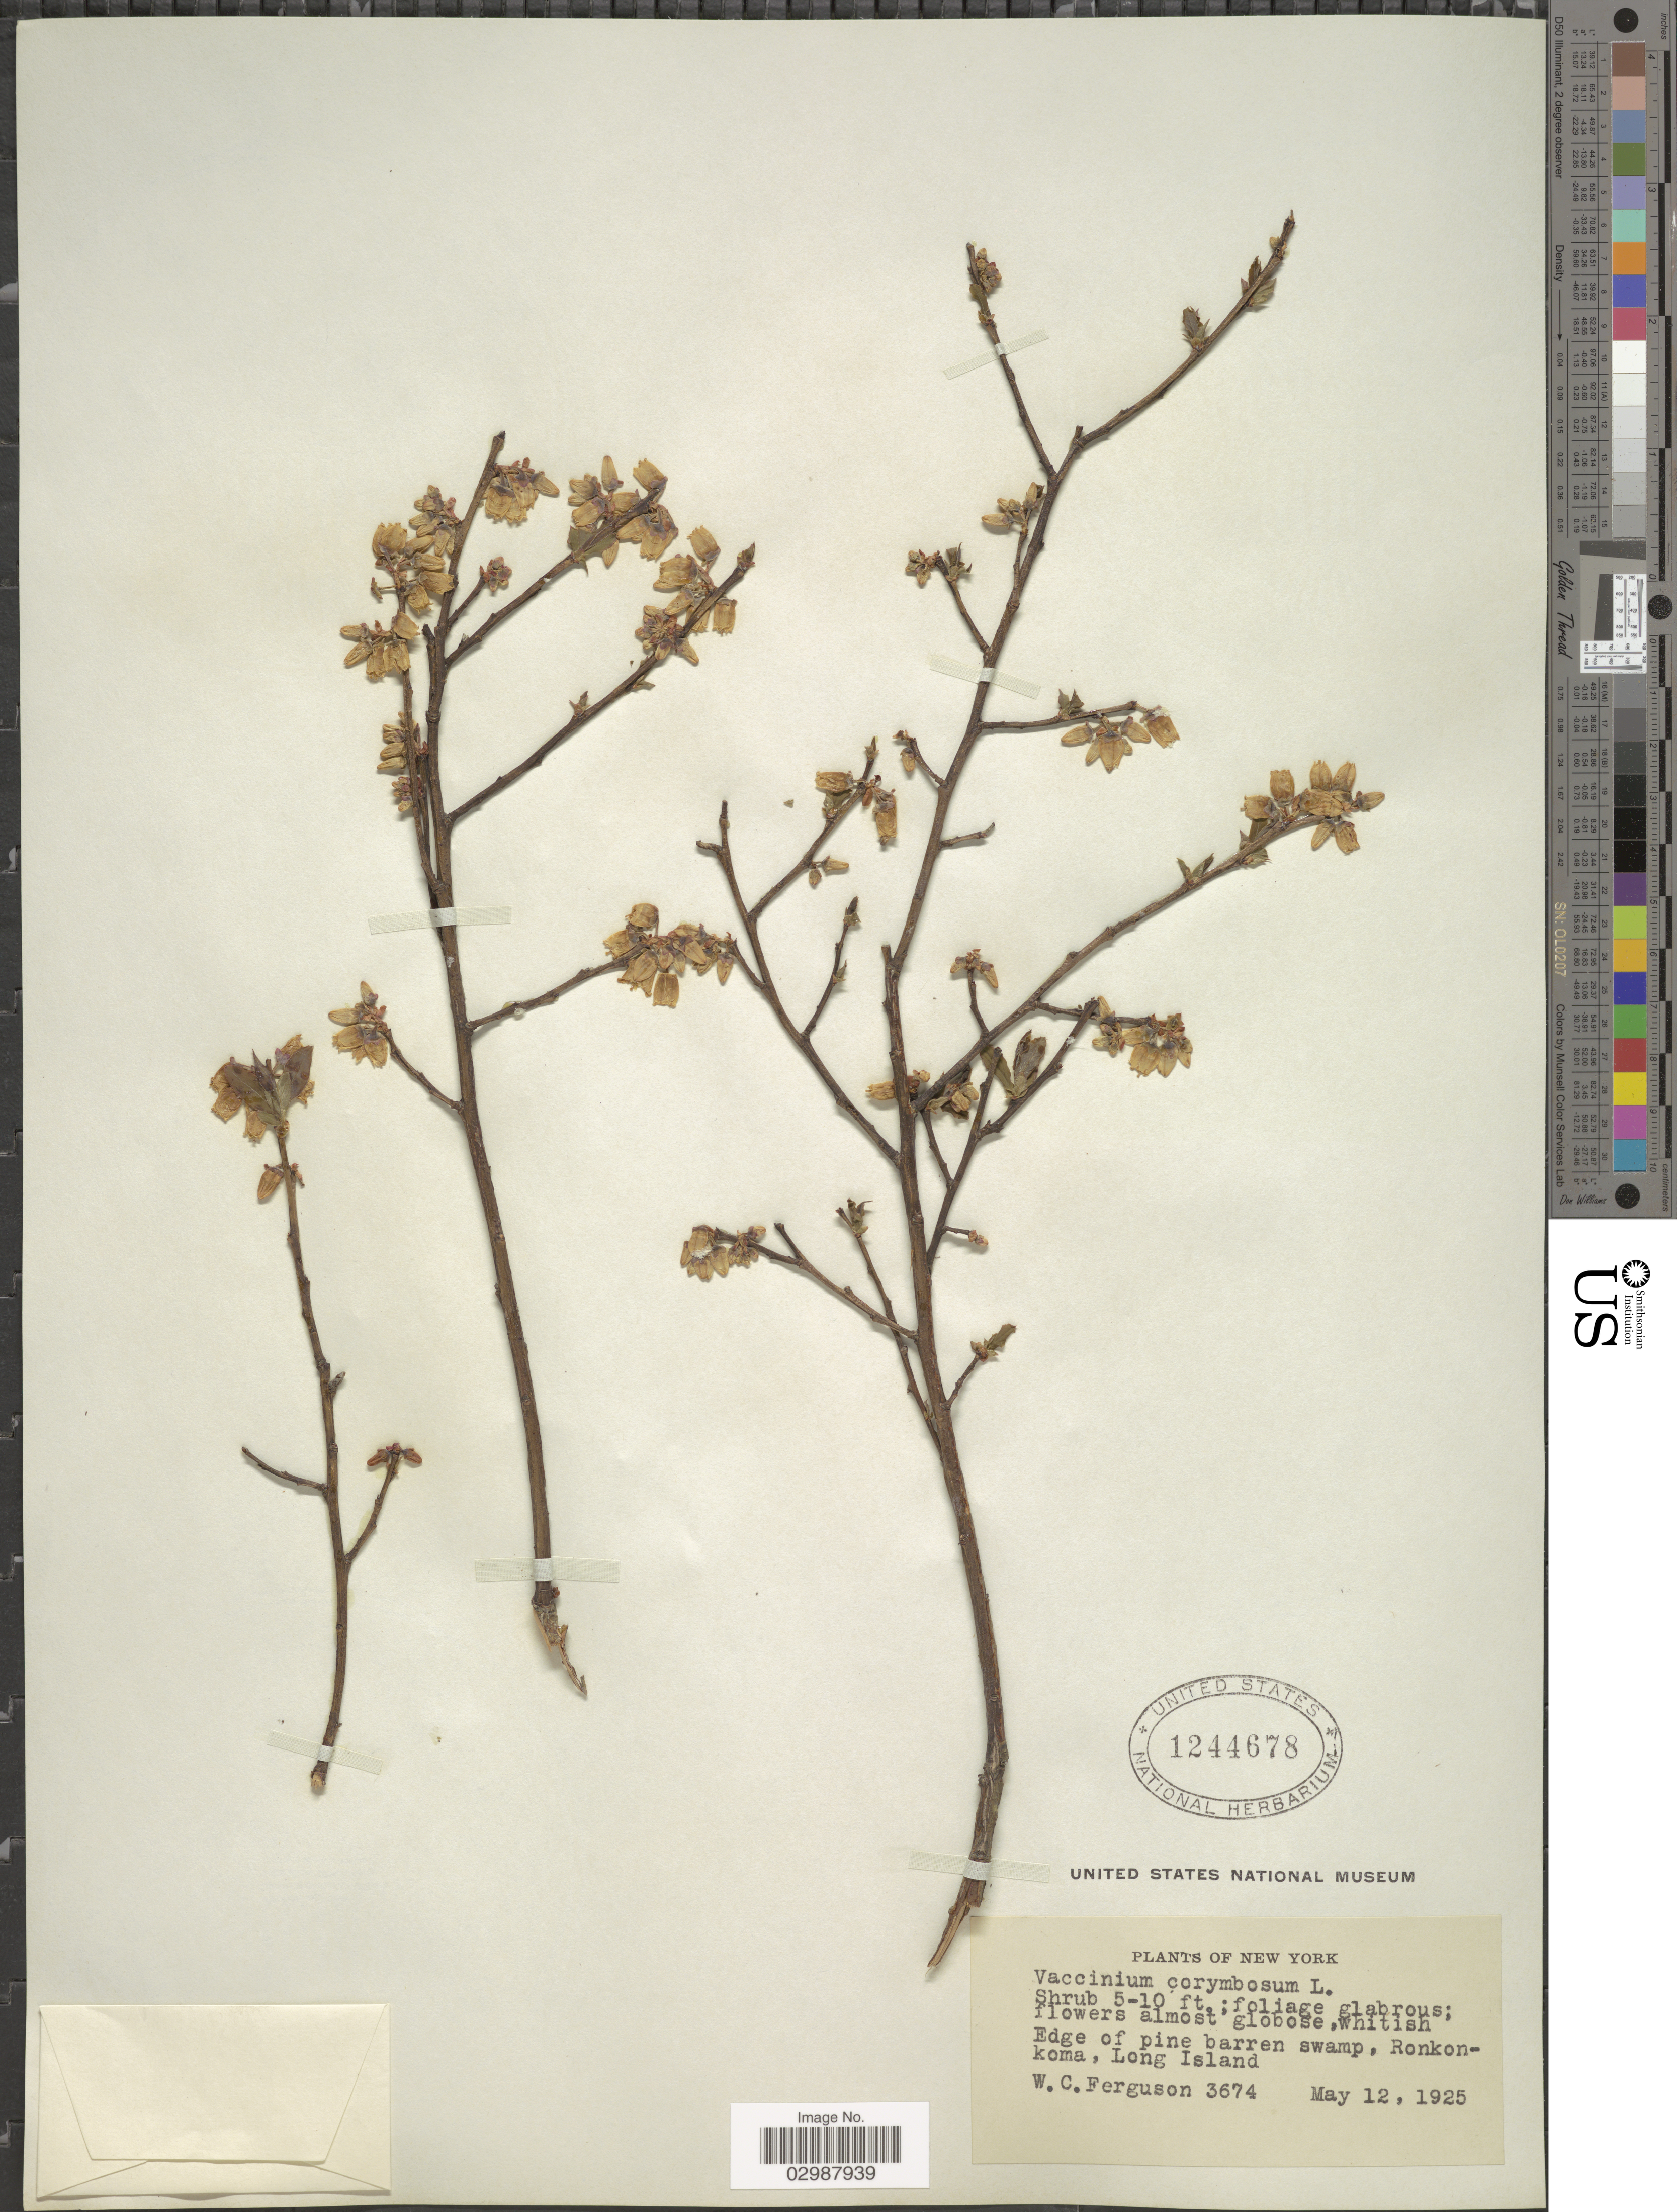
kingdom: Plantae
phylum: Tracheophyta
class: Magnoliopsida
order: Ericales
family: Ericaceae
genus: Vaccinium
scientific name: Vaccinium corymbosum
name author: L.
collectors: W. Ferguson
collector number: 3674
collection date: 1925-05-12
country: United States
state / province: New York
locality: Edge of pine barren swamp, Ronkonkoma, Long Island.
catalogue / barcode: US 1244678